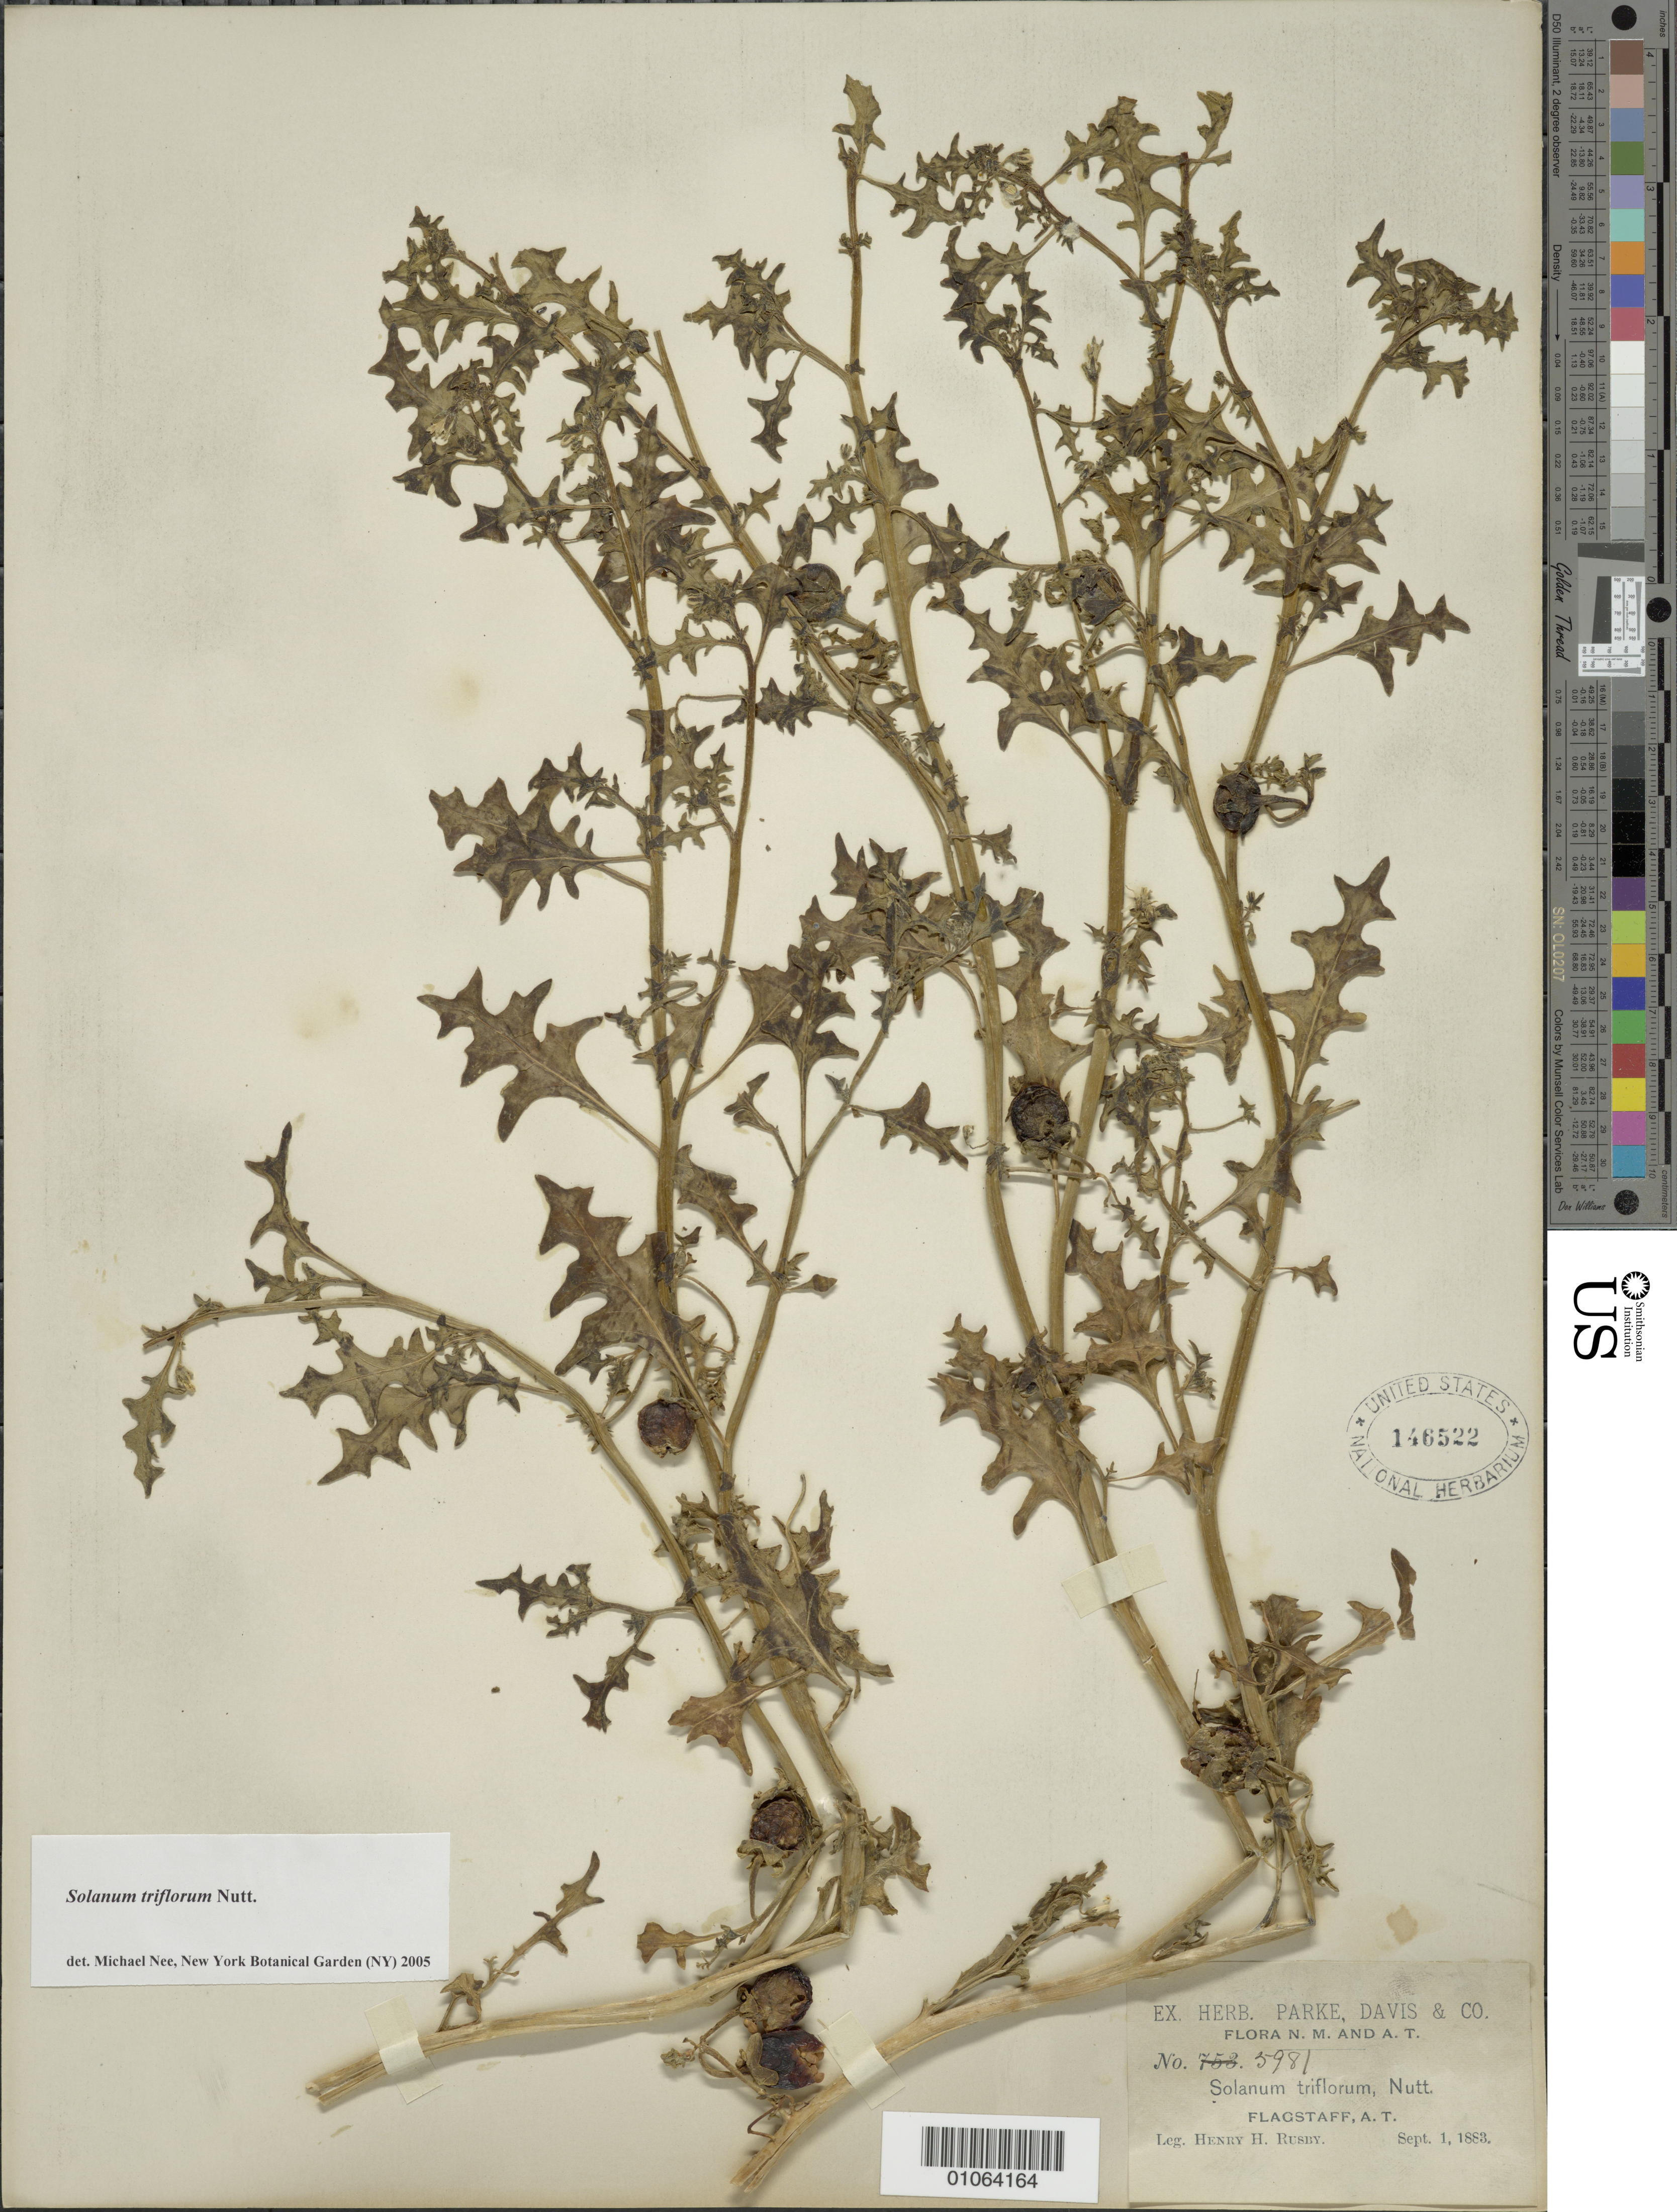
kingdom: Plantae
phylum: Tracheophyta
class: Magnoliopsida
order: Solanales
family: Solanaceae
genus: Solanum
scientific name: Solanum triflorum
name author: Nutt.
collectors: H. H. Rusby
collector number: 5981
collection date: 1883-09-01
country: United States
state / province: Arizona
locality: Flagstaff, A. T.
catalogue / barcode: US 146522